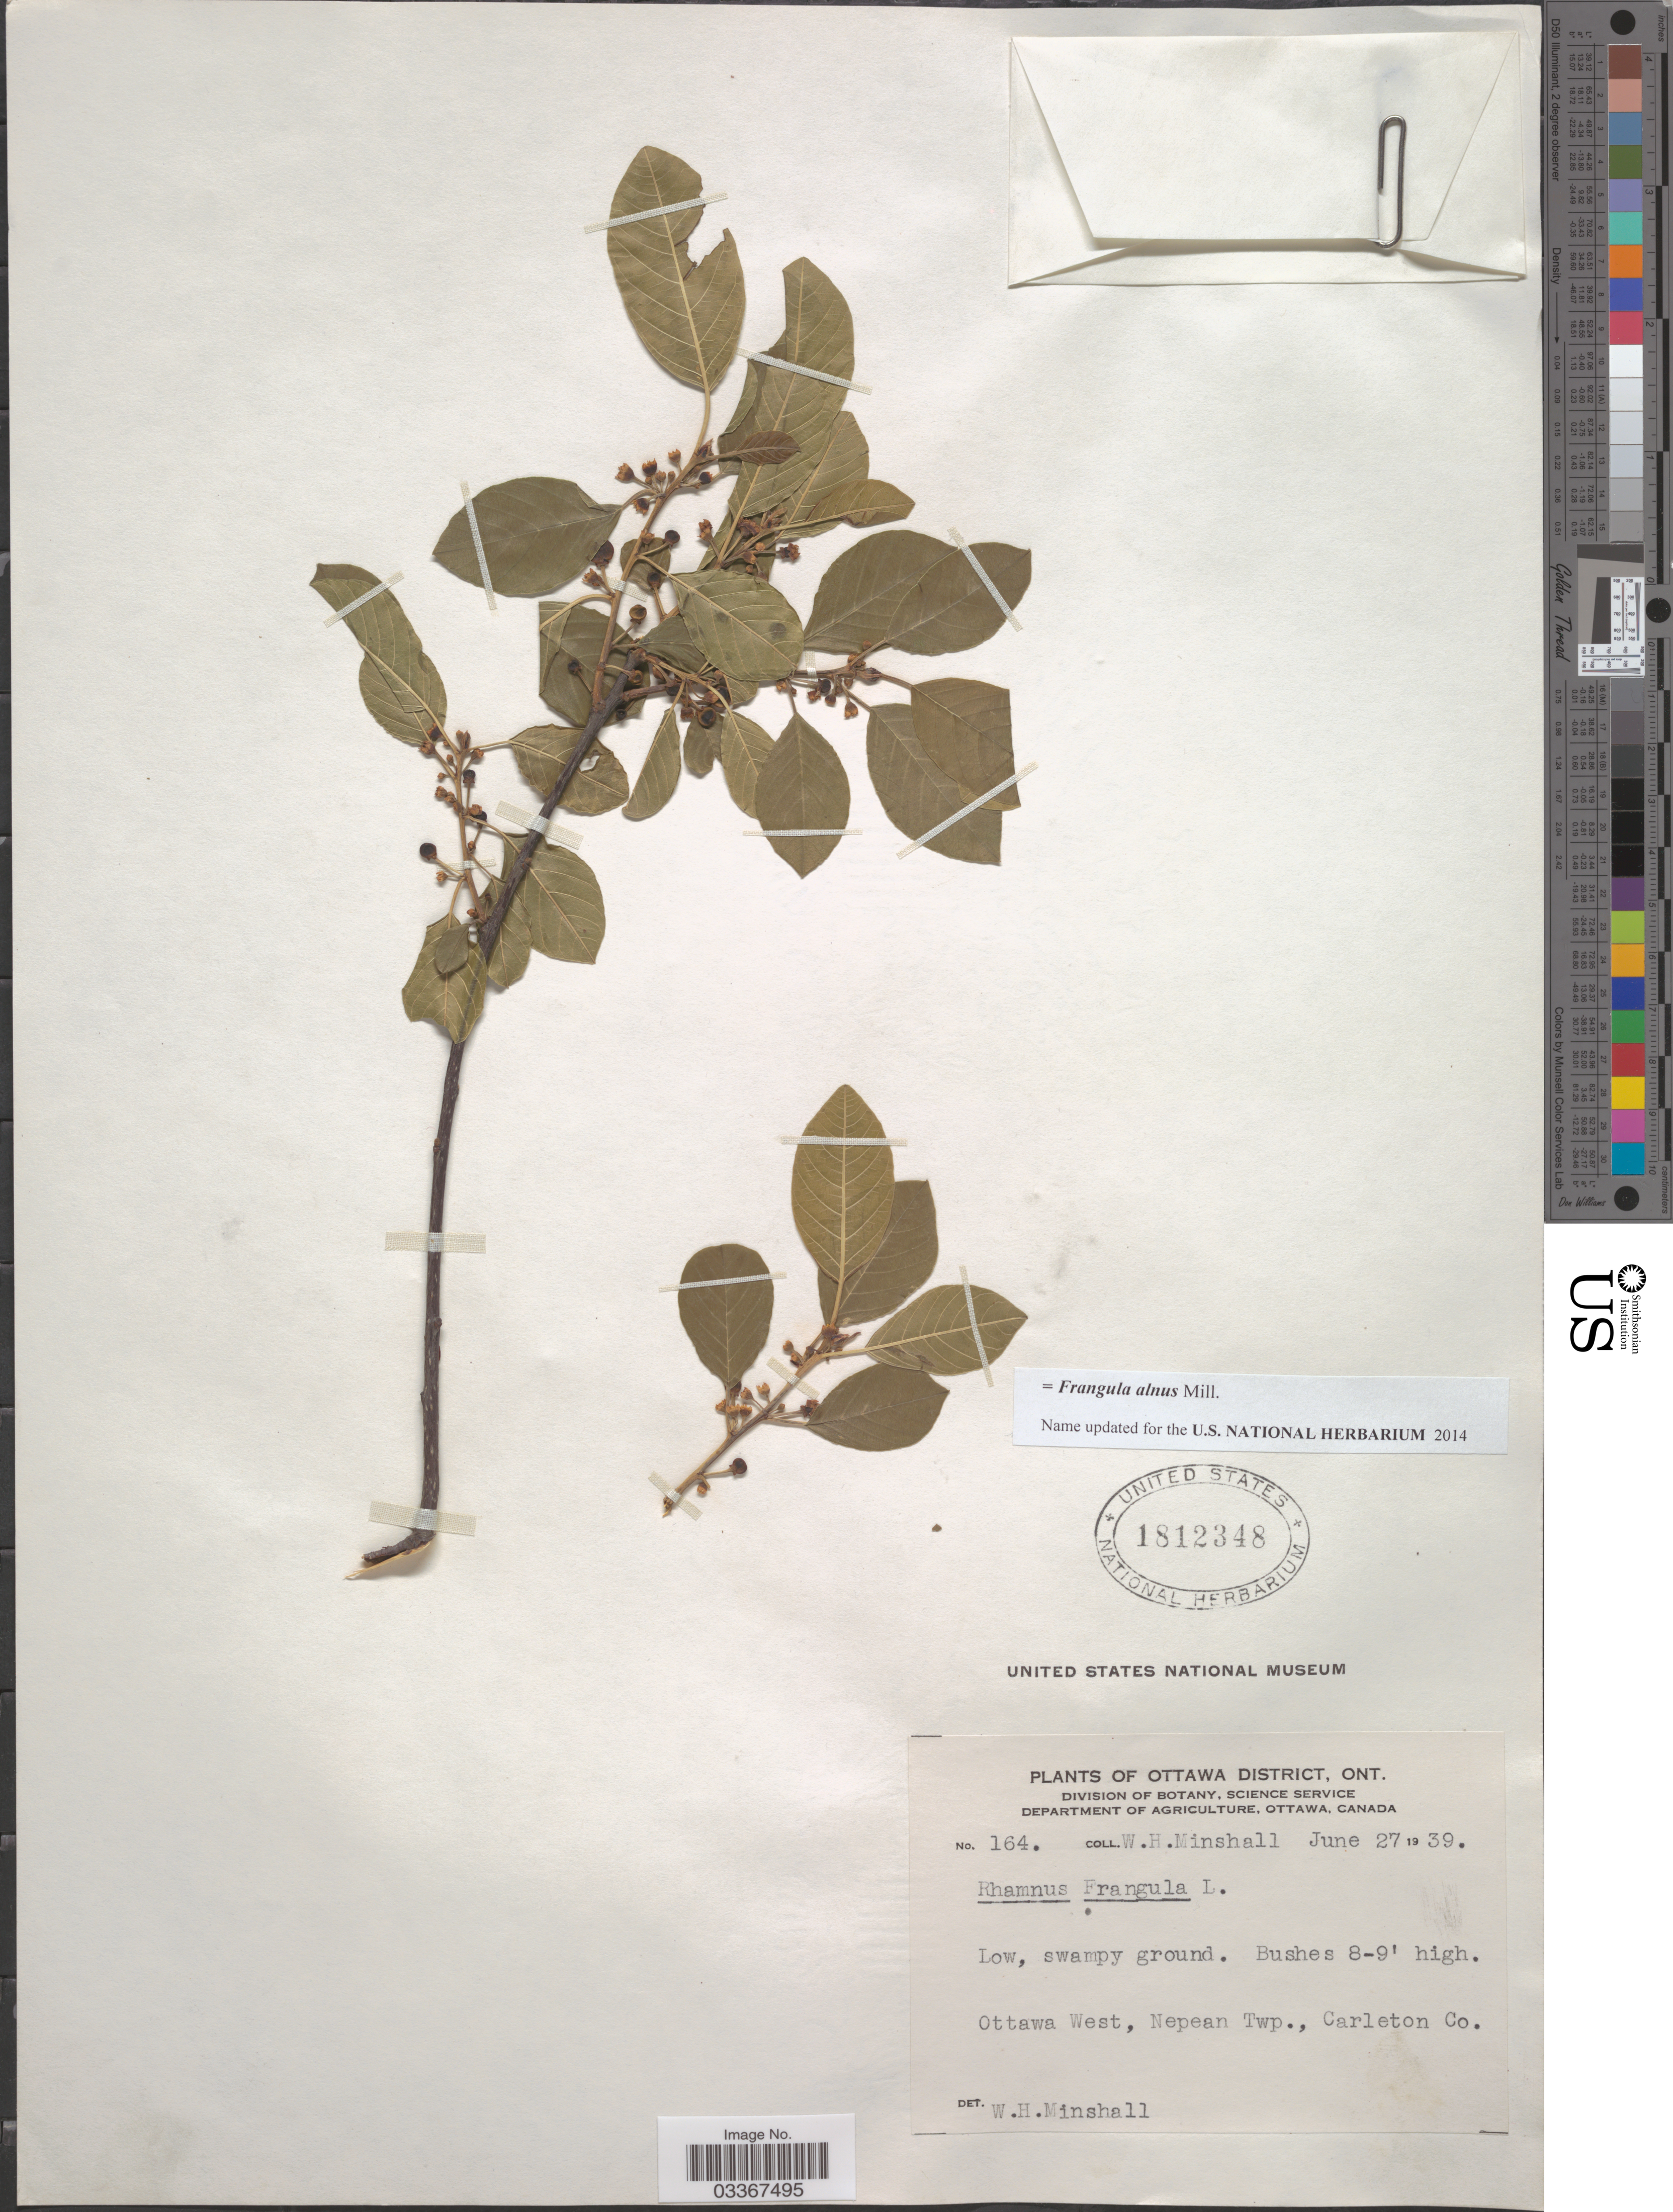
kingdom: Plantae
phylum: Tracheophyta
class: Magnoliopsida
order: Rosales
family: Rhamnaceae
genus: Frangula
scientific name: Frangula alnus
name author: Mill.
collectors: W. Minshall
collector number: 164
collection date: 1939-06-27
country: Canada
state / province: Ontario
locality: Ottawa District. Ottawa West, Nepean Twp., Carleton Co.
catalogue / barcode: US 1812348